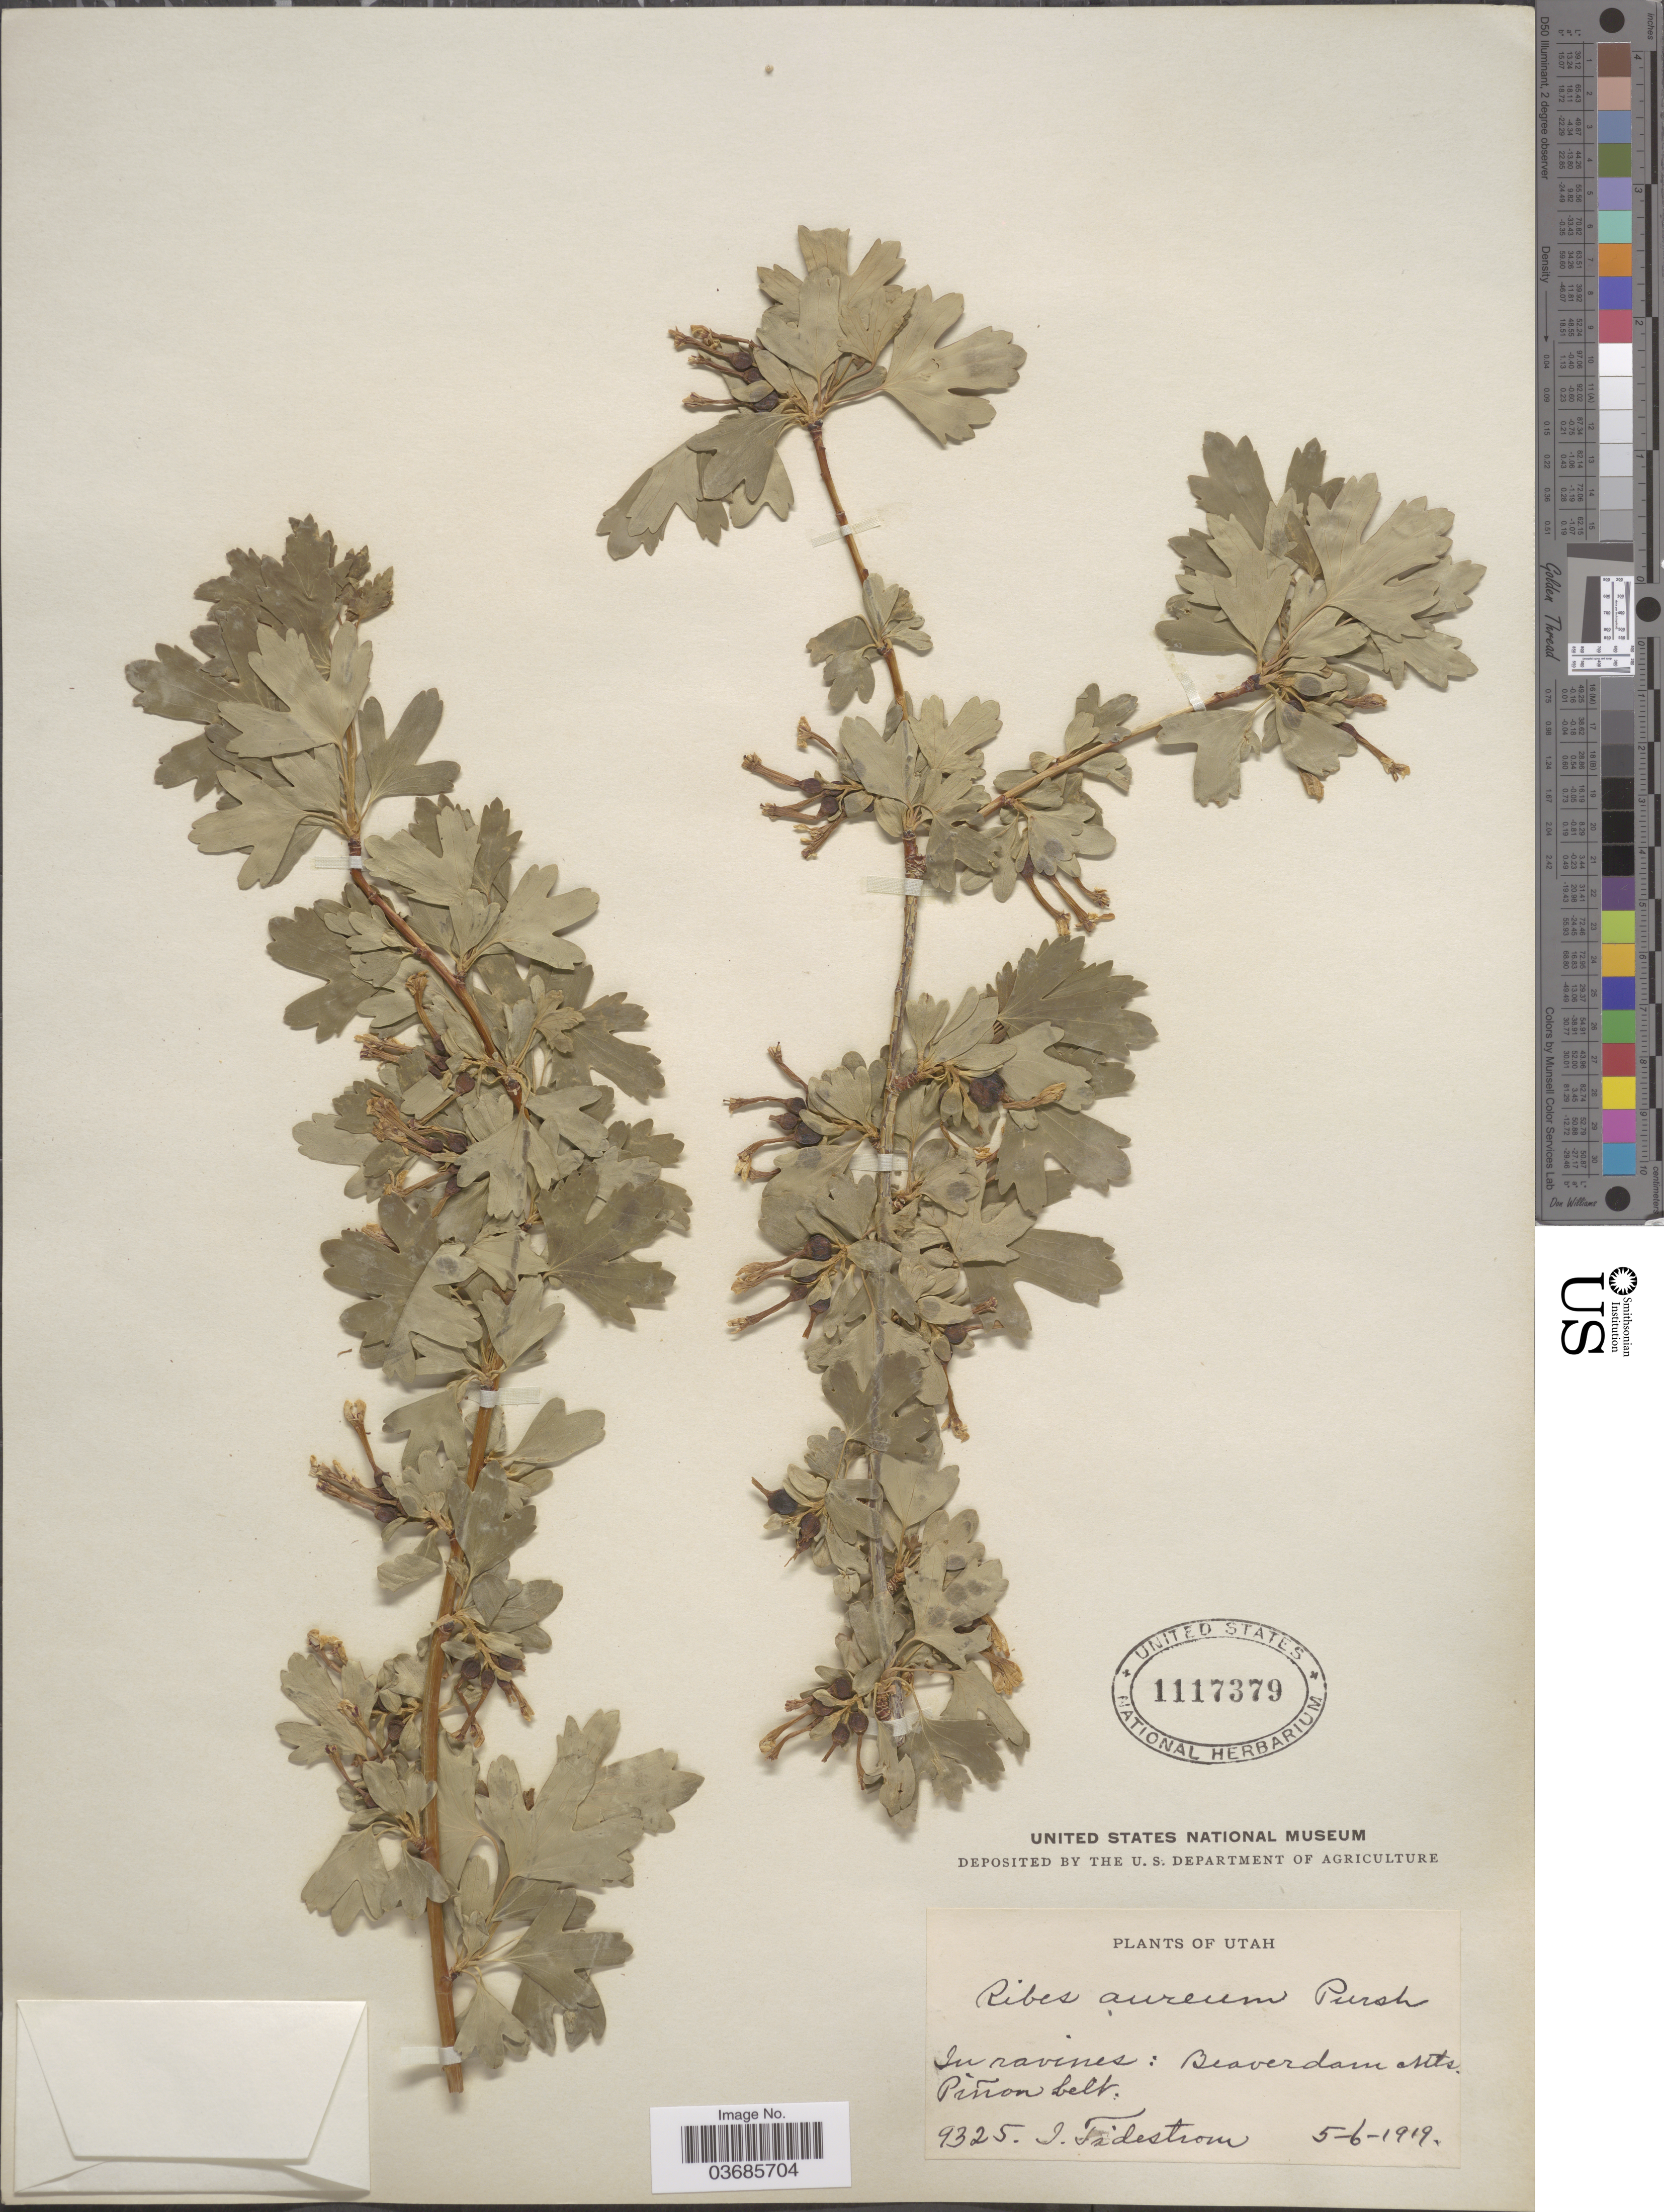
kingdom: Plantae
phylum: Tracheophyta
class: Magnoliopsida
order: Saxifragales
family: Grossulariaceae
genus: Ribes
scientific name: Ribes aureum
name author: Pursh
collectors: I. F. Tidestrom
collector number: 9325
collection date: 1919-05-06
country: United States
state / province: Utah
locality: Beaverdam Mts. Piñon belt.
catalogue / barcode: US 1117379